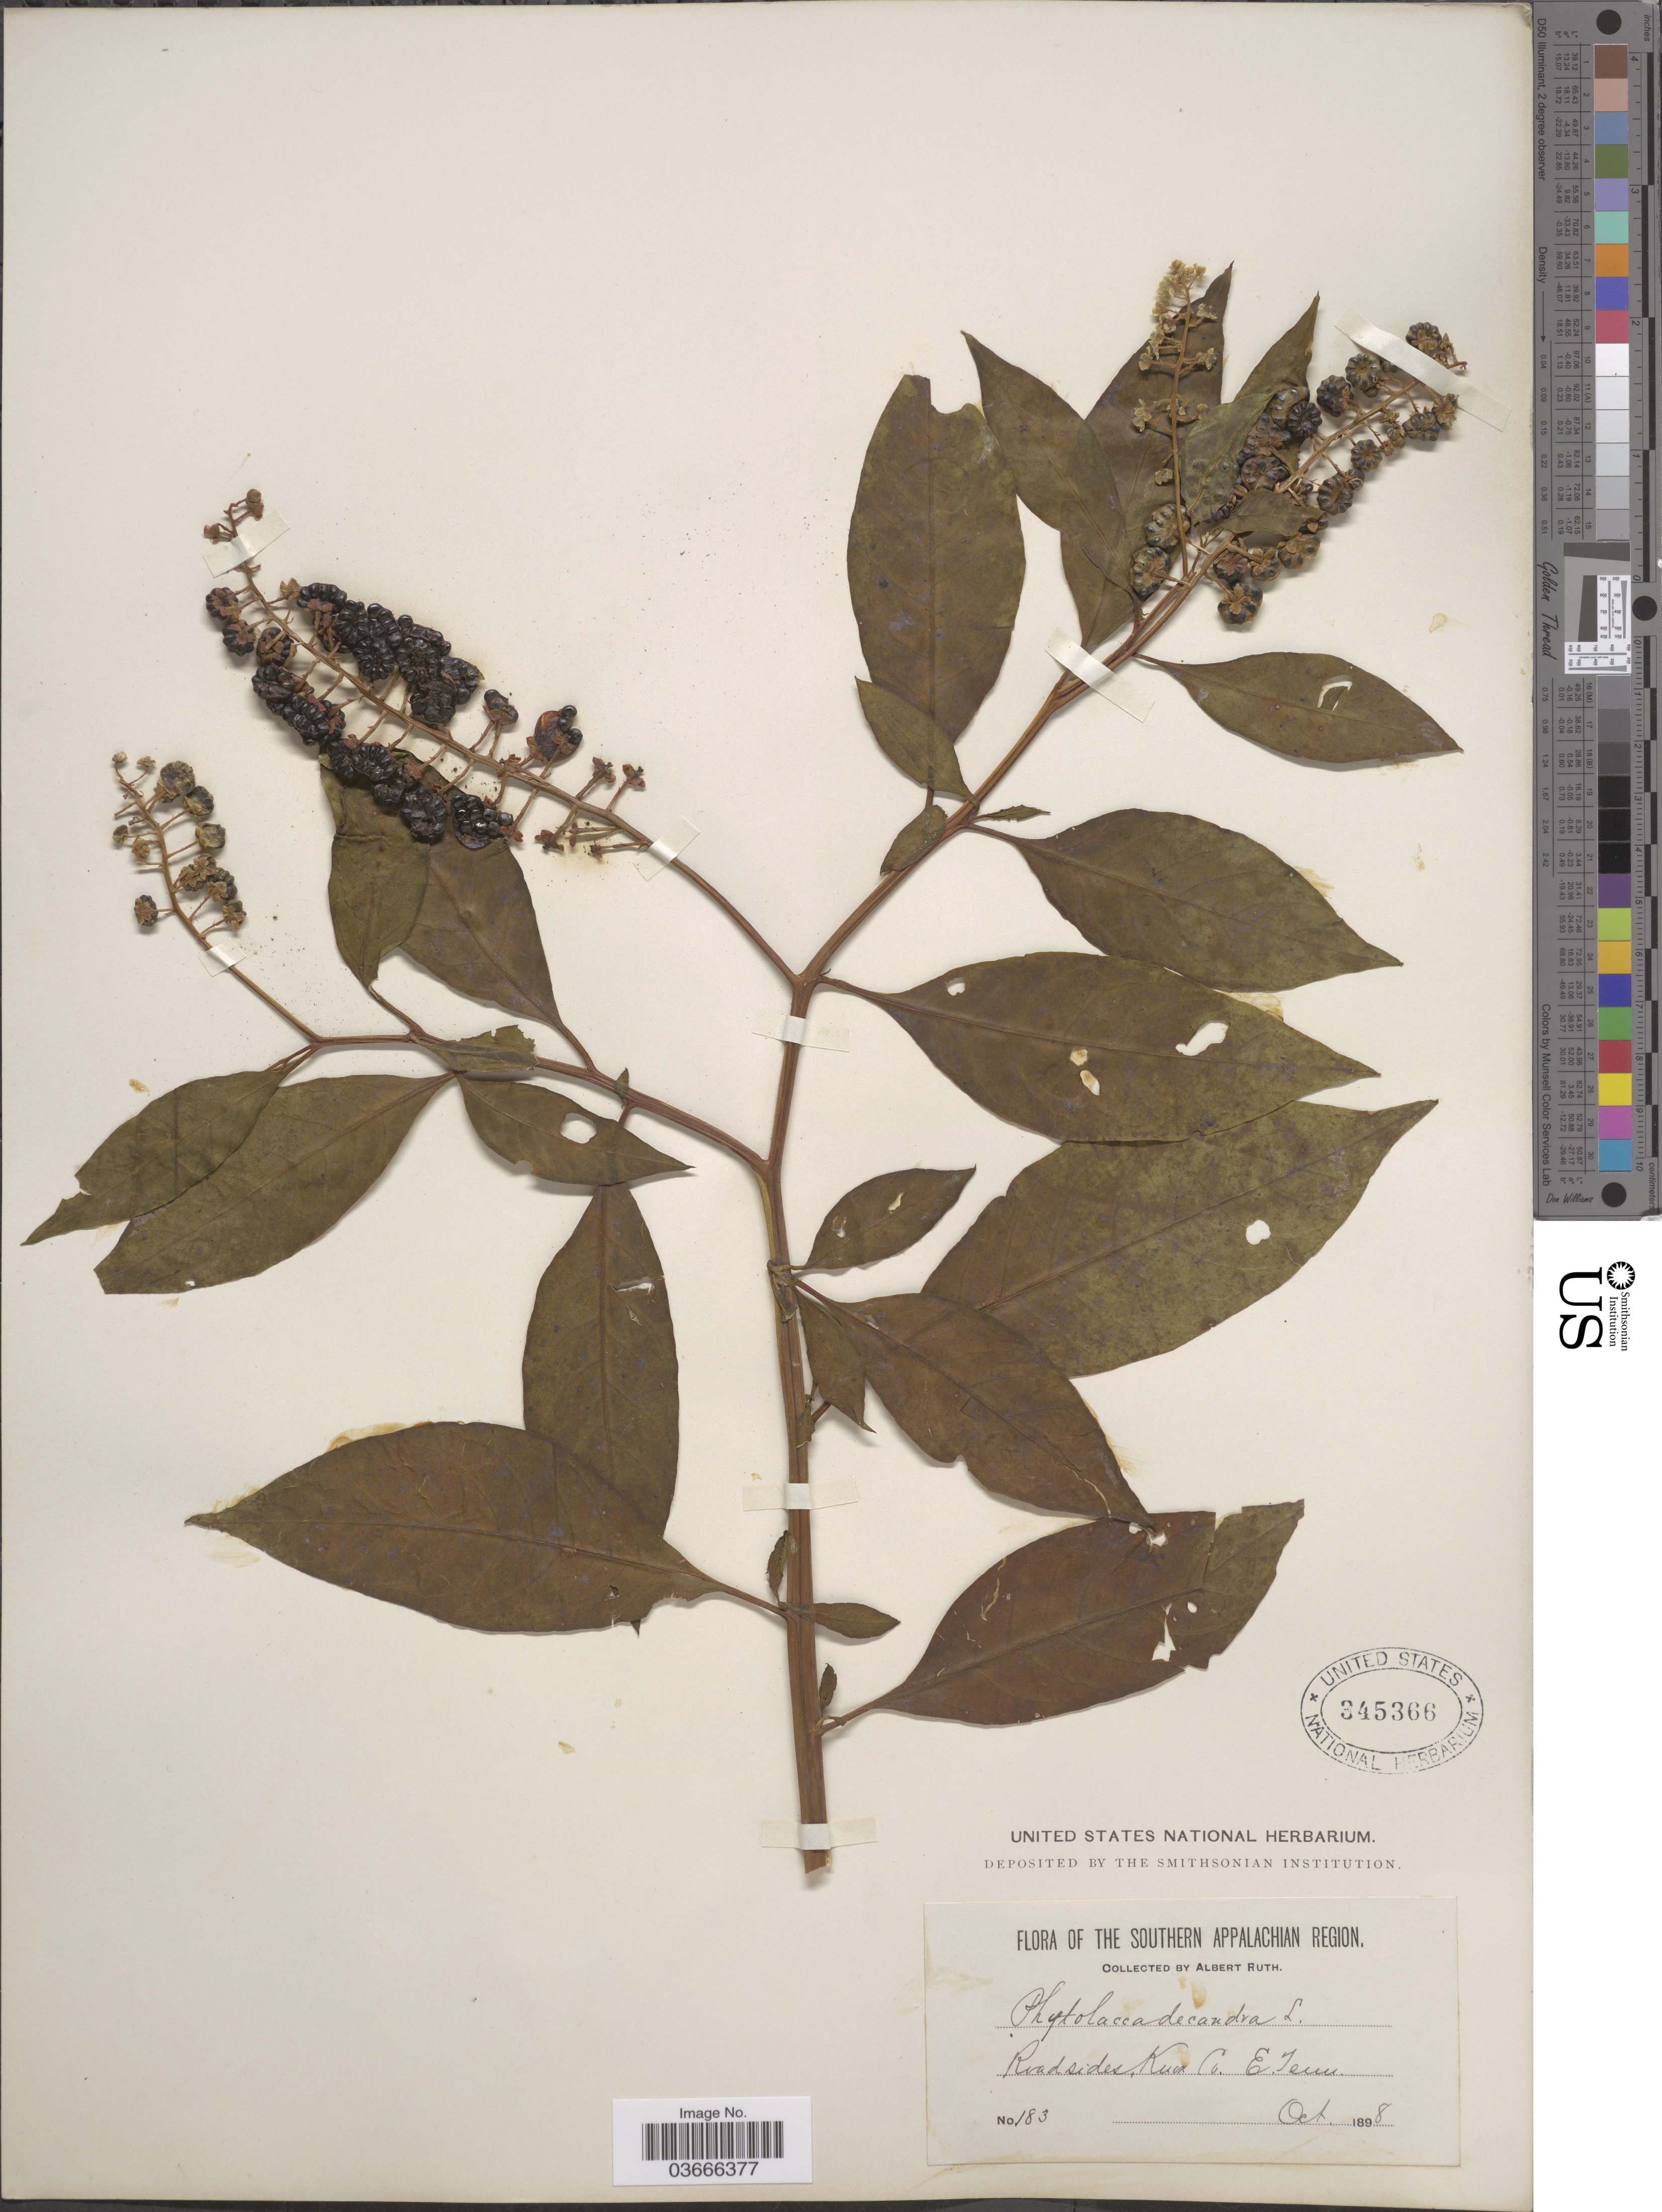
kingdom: Plantae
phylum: Tracheophyta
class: Magnoliopsida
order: Caryophyllales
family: Phytolaccaceae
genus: Phytolacca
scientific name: Phytolacca americana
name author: L.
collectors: A. Ruth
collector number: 183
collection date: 1898-10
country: United States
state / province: Tennessee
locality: Southern Appalachian Region. Knox Co. E. Tenn.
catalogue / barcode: US 345366